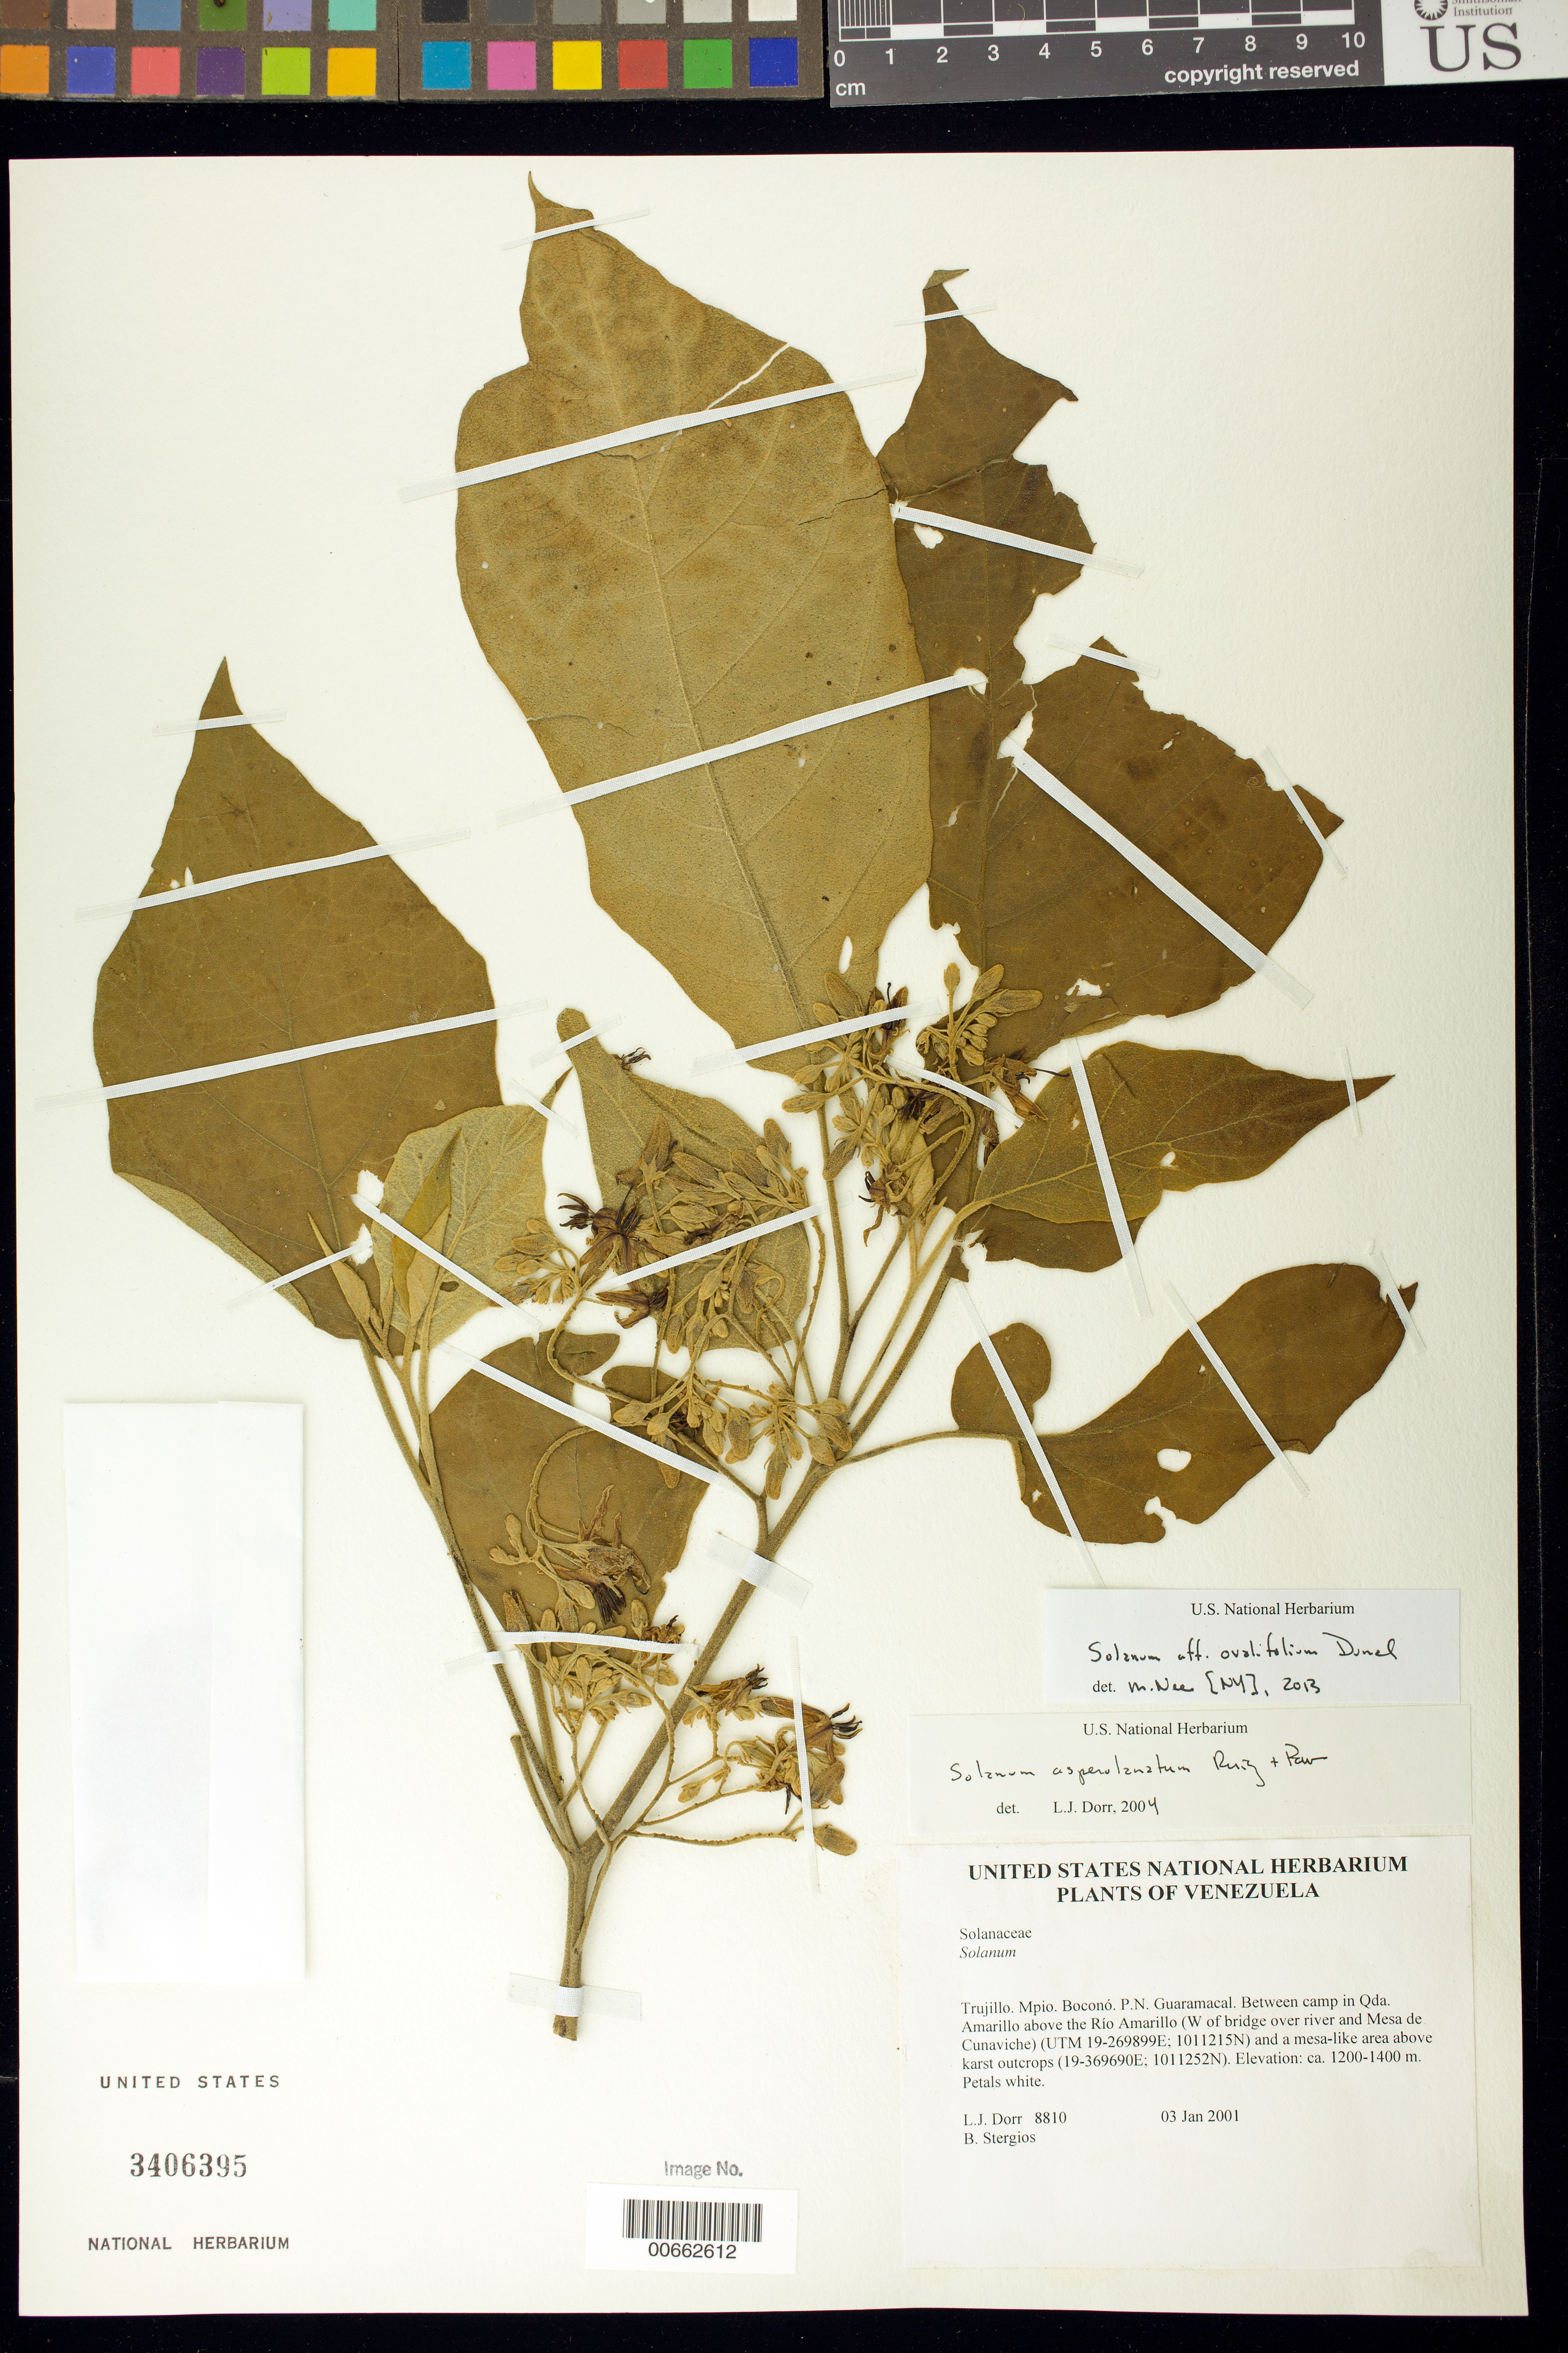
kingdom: Plantae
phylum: Tracheophyta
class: Magnoliopsida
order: Solanales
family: Solanaceae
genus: Solanum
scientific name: Solanum ovalifolium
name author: Dunal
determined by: Nee, Michael H.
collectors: L. J. Dorr & B. G. Stergios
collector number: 8810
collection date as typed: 03 Jan 2001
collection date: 2001-01-03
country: Venezuela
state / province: Trujillo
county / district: Boconó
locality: Parque Nacional Guaramacal. Between camp in Qda Amarillo above Río Amarillo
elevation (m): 1200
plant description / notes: BM, CTES, F, MO, MY, NY, PORT, US, VEN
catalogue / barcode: US 3406395